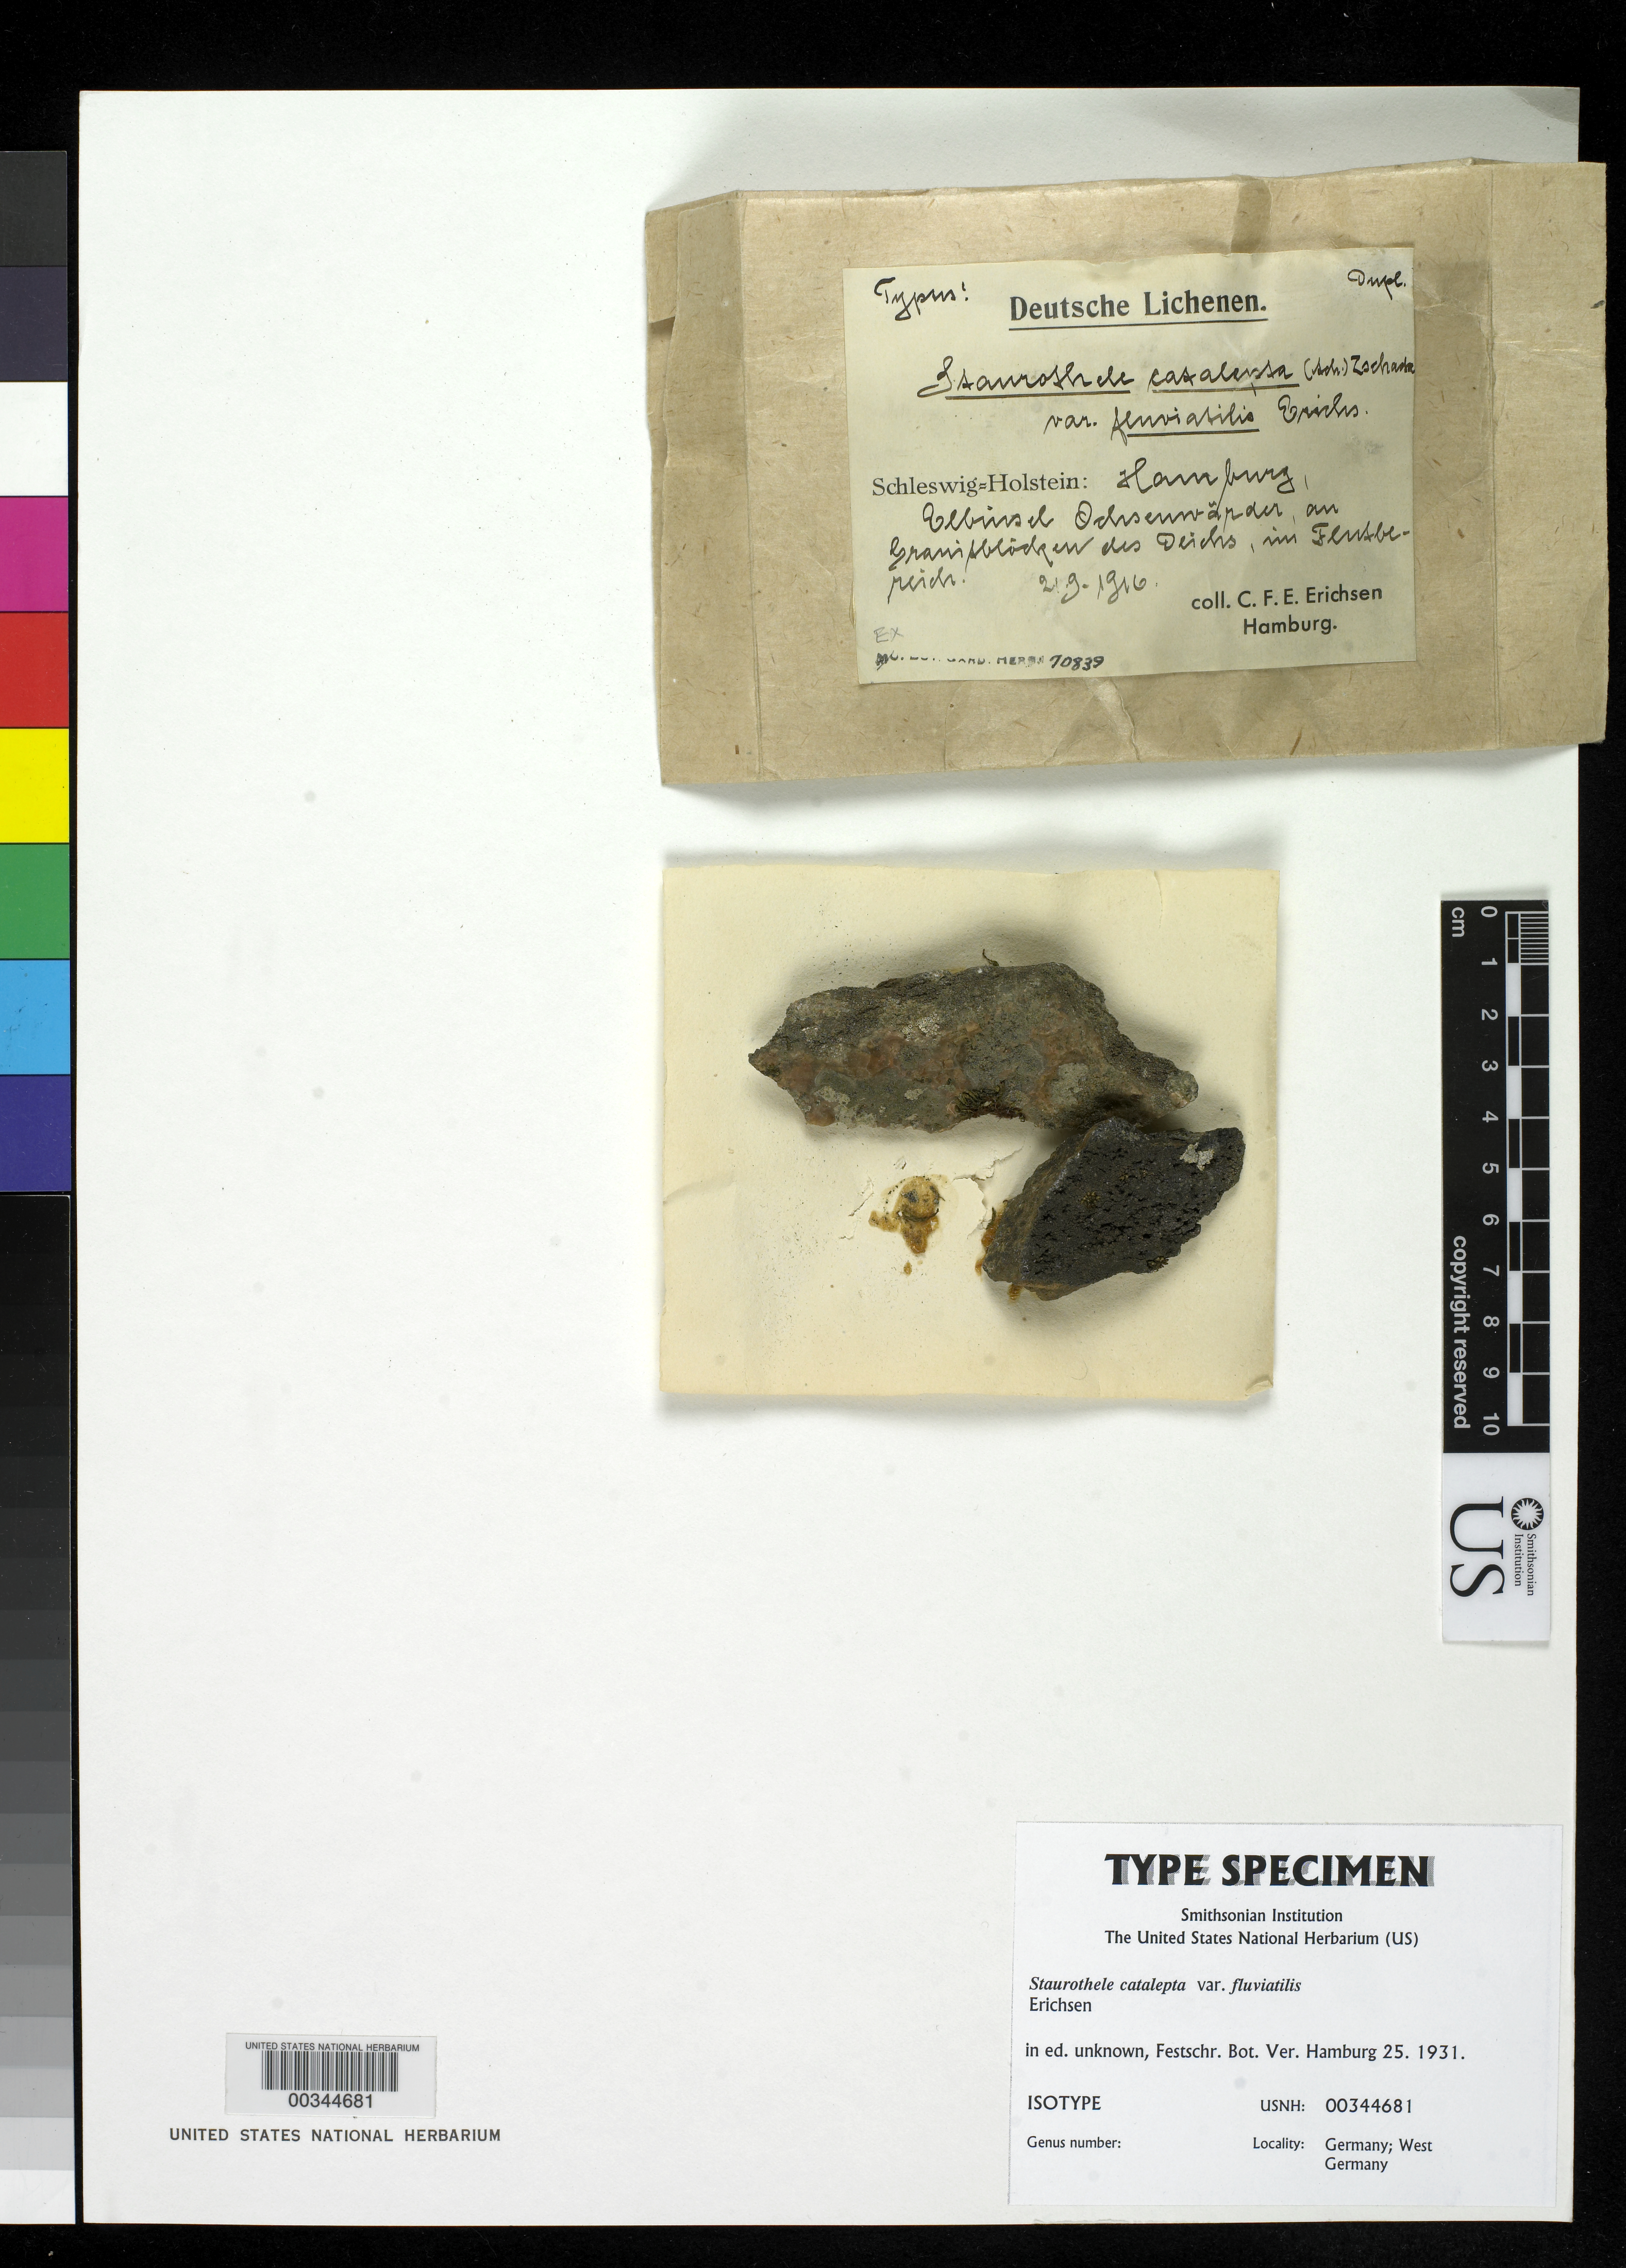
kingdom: Fungi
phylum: Ascomycota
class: Eurotiomycetes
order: Verrucariales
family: Verrucariaceae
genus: Staurothele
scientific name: Staurothele catalepta var. fluviatilis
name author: Erichsen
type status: Isotype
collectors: C. F. E. Erichsen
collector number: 89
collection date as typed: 21 Sep 1916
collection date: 1916-09-21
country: Germany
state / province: Hamburg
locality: Hamburg, Elbinsel [Halbinsel?] Ochsenwarder. [Hamburg, Ochsenwarder (Peninsula?)].